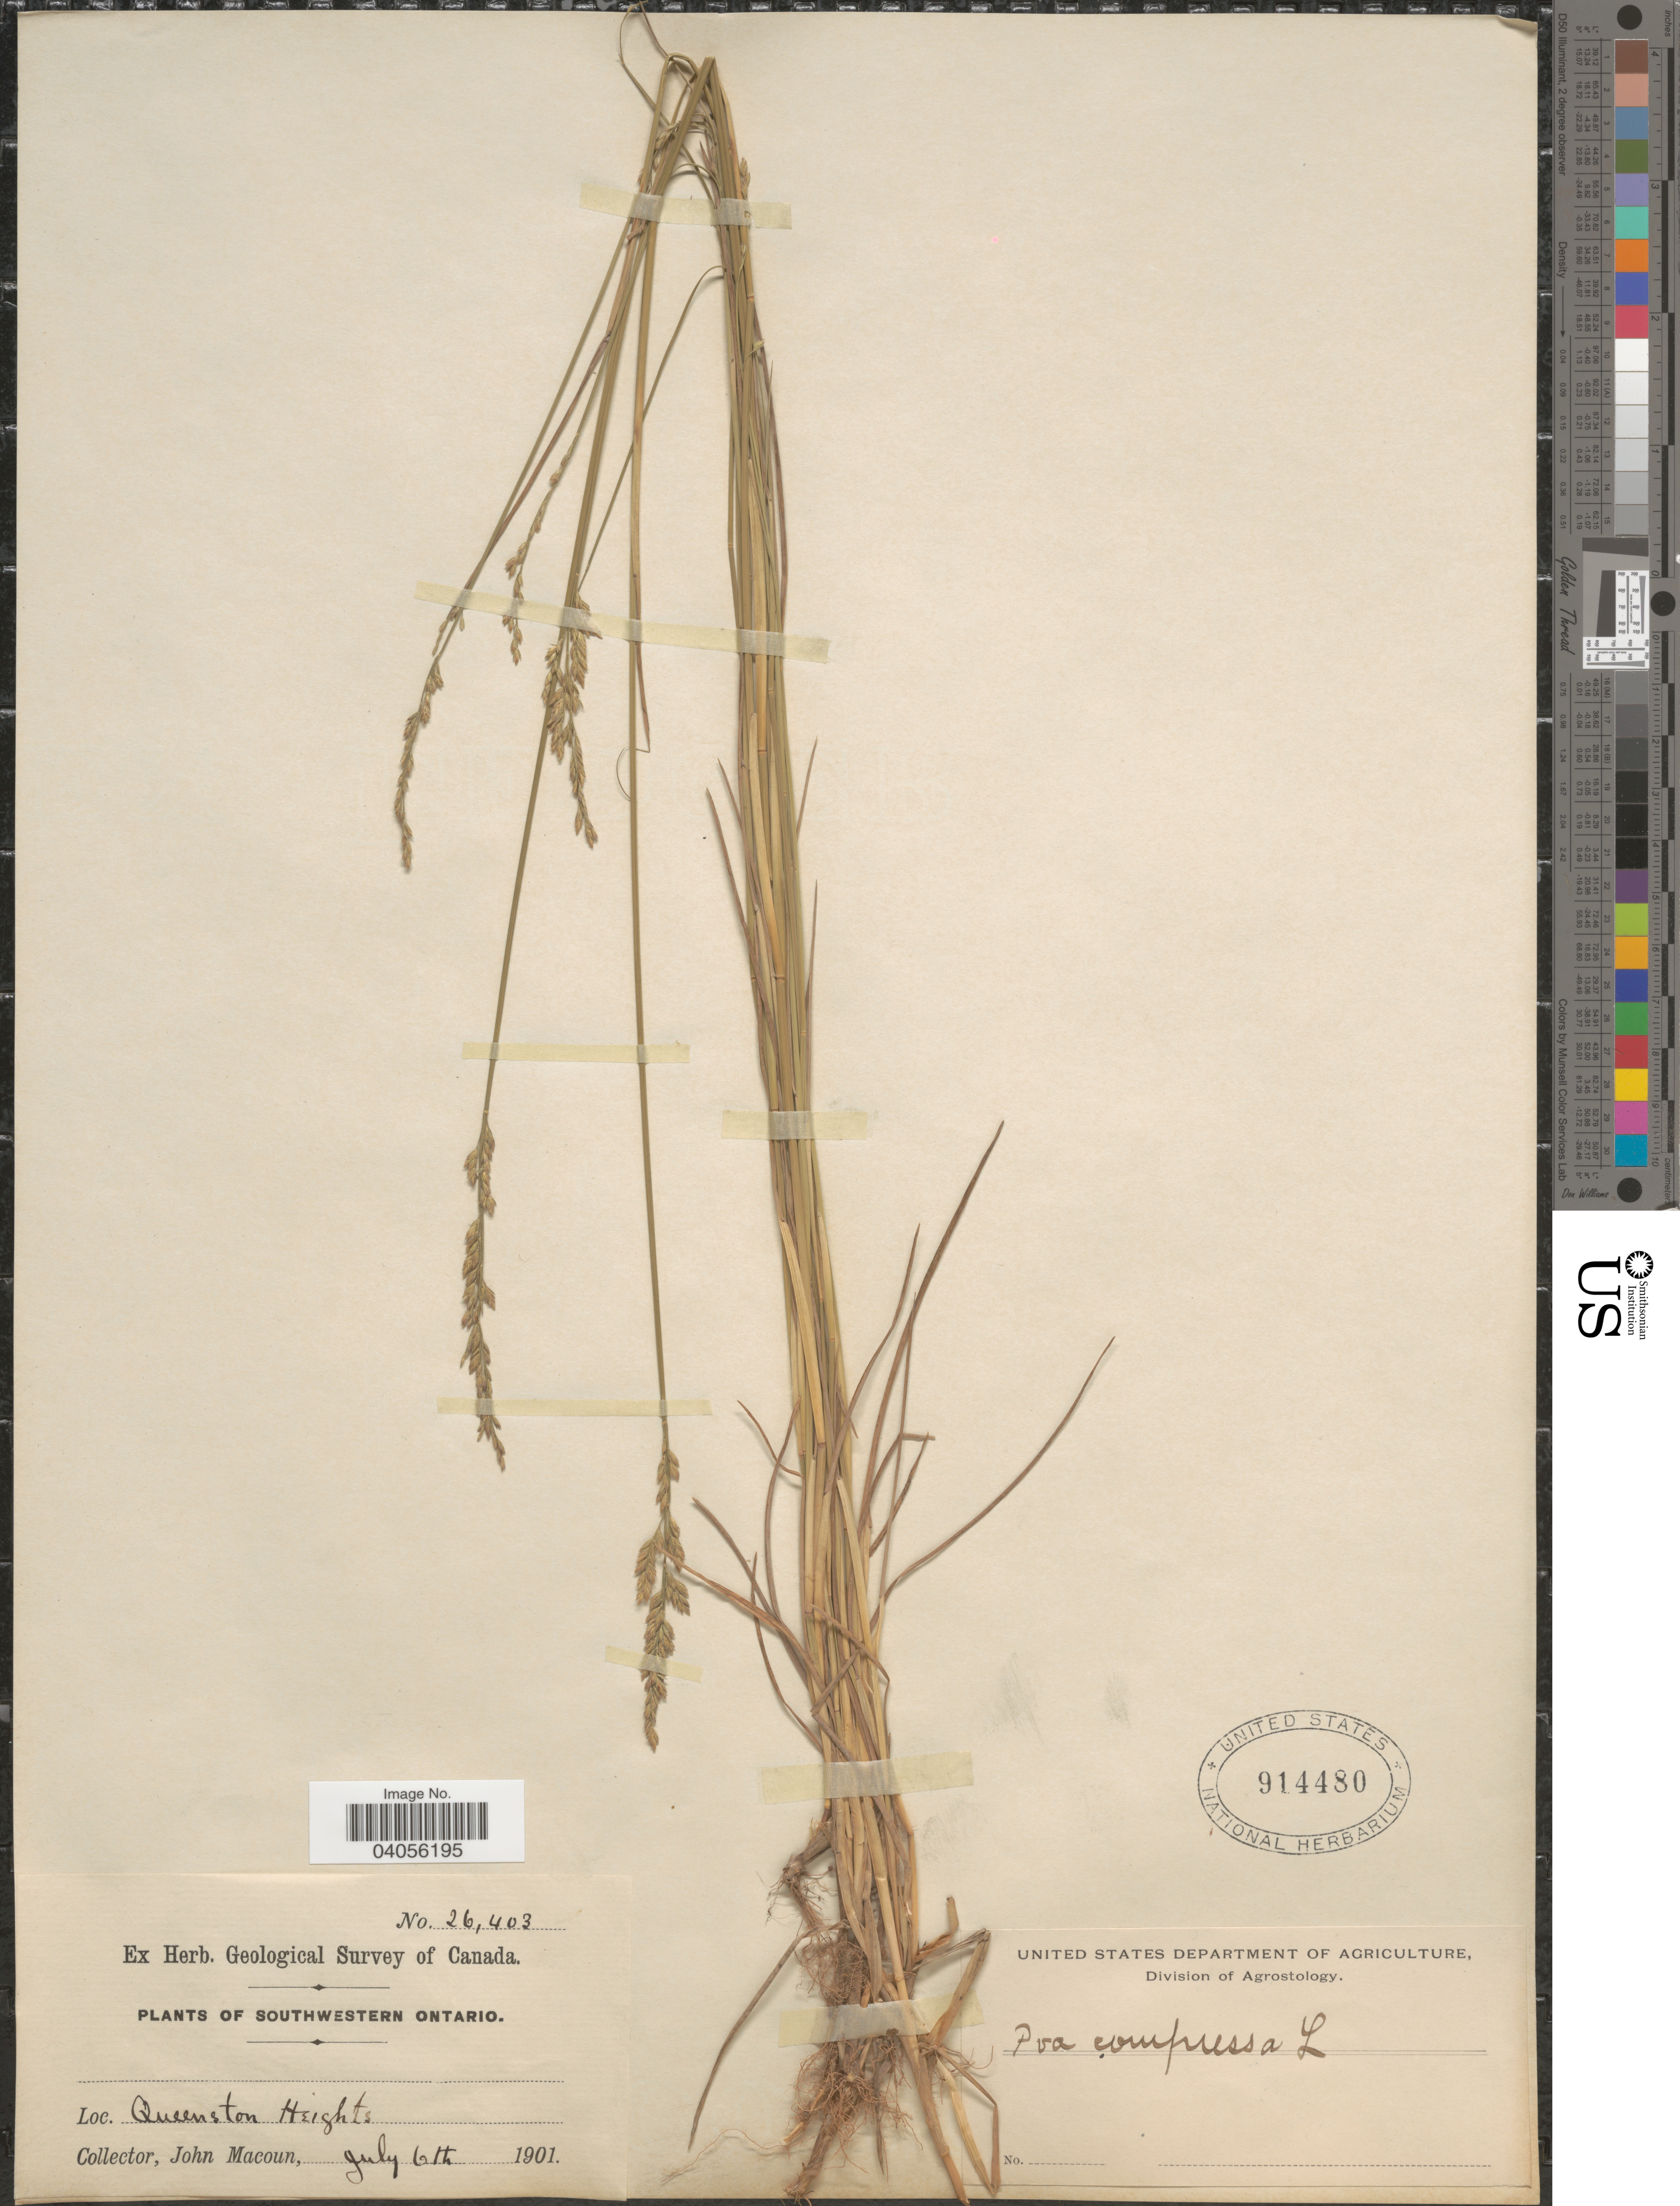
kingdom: Plantae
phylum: Tracheophyta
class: Liliopsida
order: Poales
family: Poaceae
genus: Poa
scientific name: Poa compressa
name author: L.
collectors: J. Macoun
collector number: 26403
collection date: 1901-07-06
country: Canada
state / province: Ontario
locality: Southwestern Ontario. Queenston Heights.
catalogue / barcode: US 914480